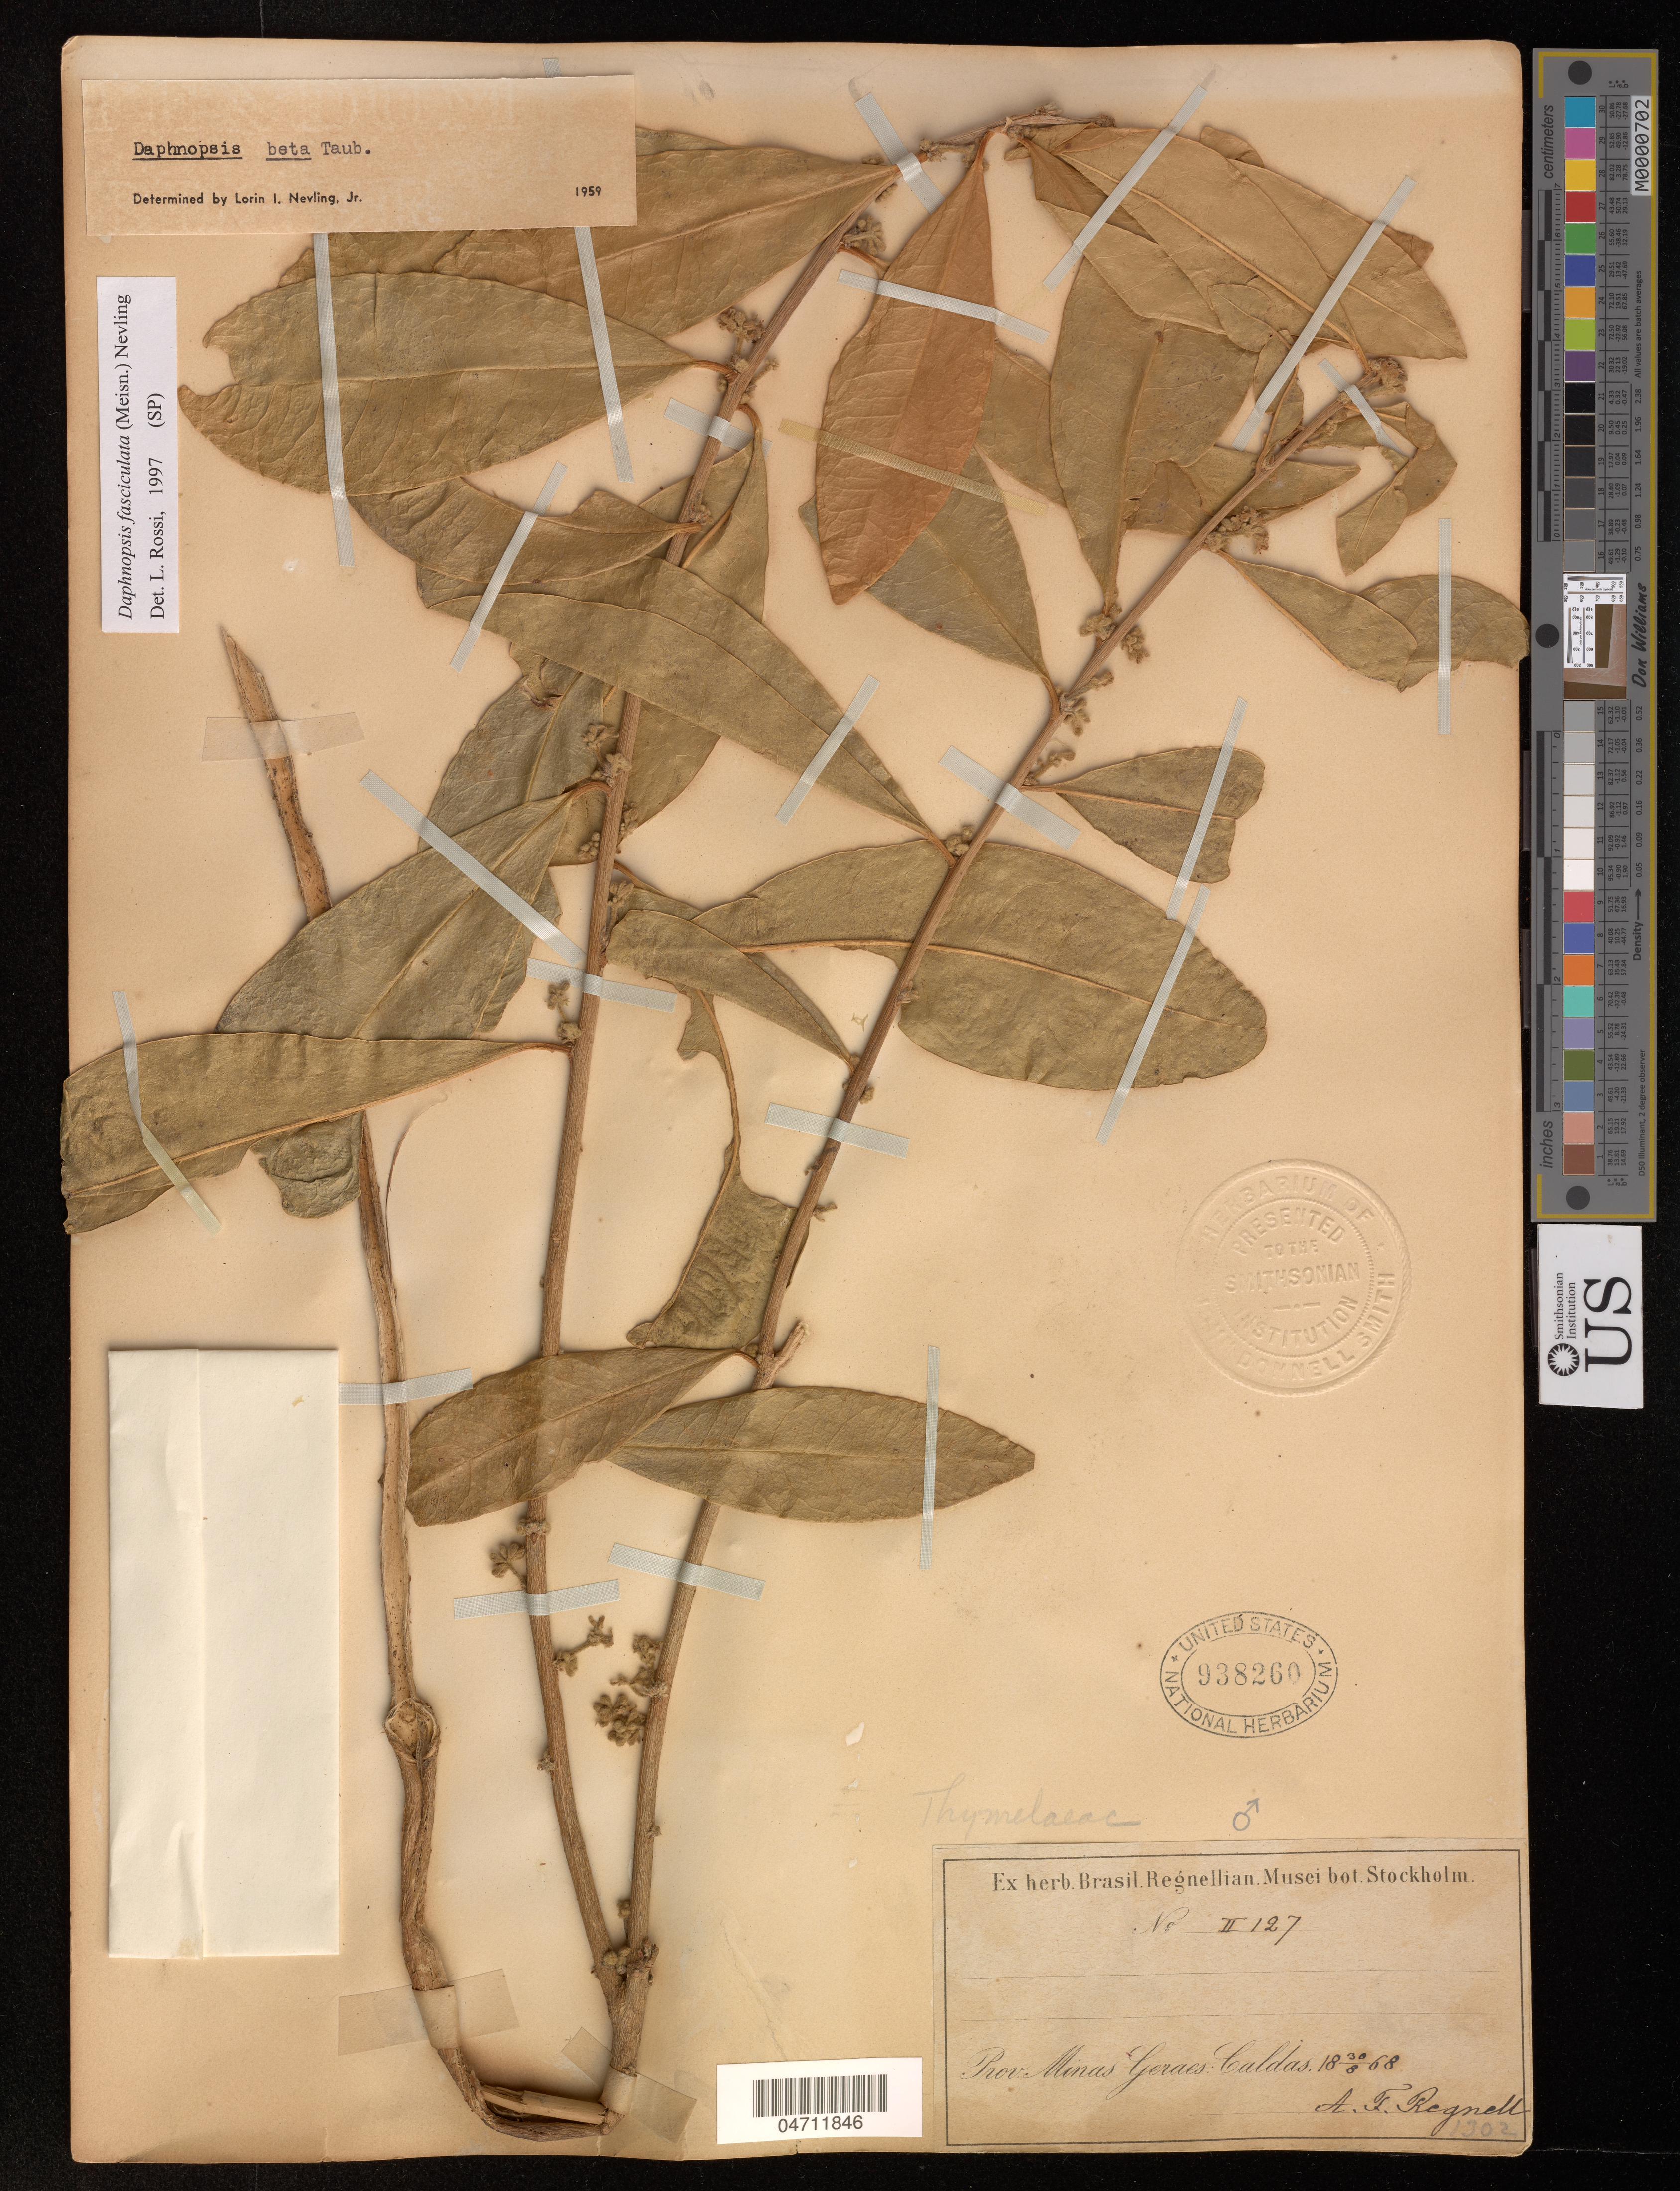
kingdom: Plantae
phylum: Tracheophyta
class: Magnoliopsida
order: Malvales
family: Thymelaeaceae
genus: Daphnopsis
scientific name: Daphnopsis fasciculata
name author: (R. Meissn.) Nevl.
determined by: Rossi, L.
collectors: A. Regnell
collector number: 127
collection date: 1868-08-30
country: Brazil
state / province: Minas Gerais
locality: Brasilia.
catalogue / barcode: US 938260